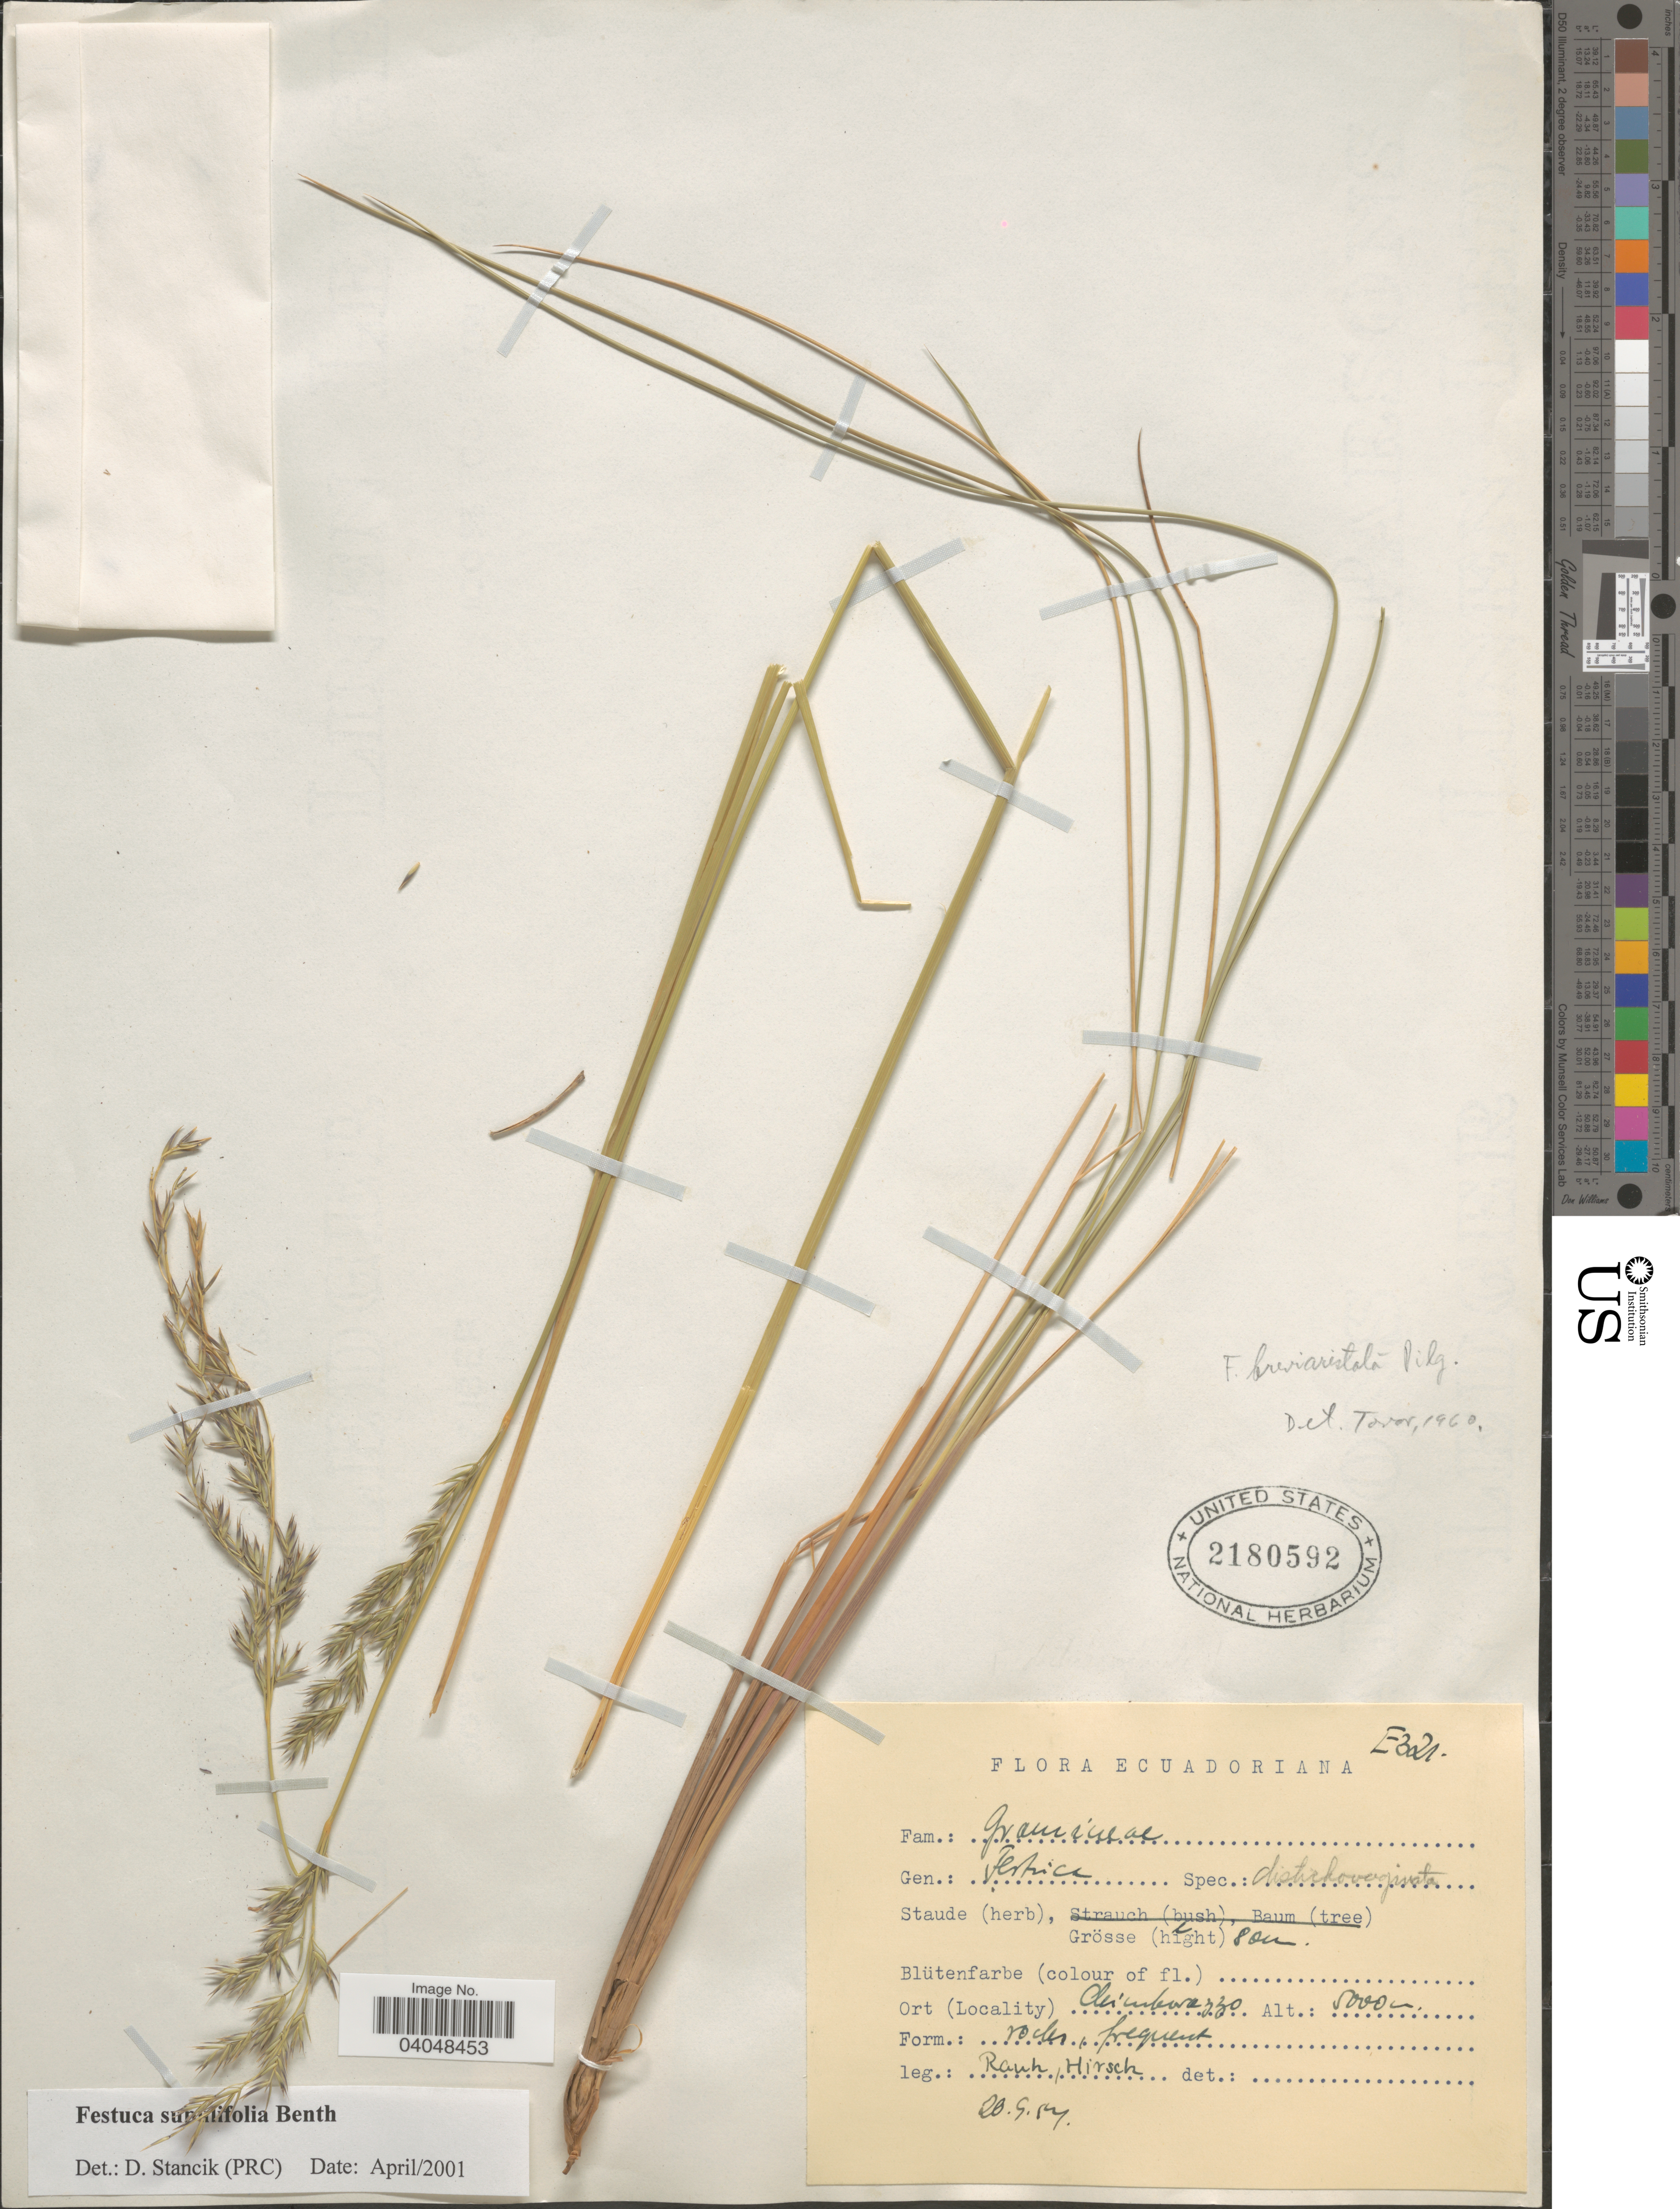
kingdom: Plantae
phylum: Tracheophyta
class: Liliopsida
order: Poales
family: Poaceae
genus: Festuca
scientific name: Festuca subulifolia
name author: Benth.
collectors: W. Rauh & G. Hirsch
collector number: E321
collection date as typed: Transcribed d/m/y: 20/9/57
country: Ecuador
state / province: Chimborazo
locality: Chimborazzo.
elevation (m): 5000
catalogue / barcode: US 2180592